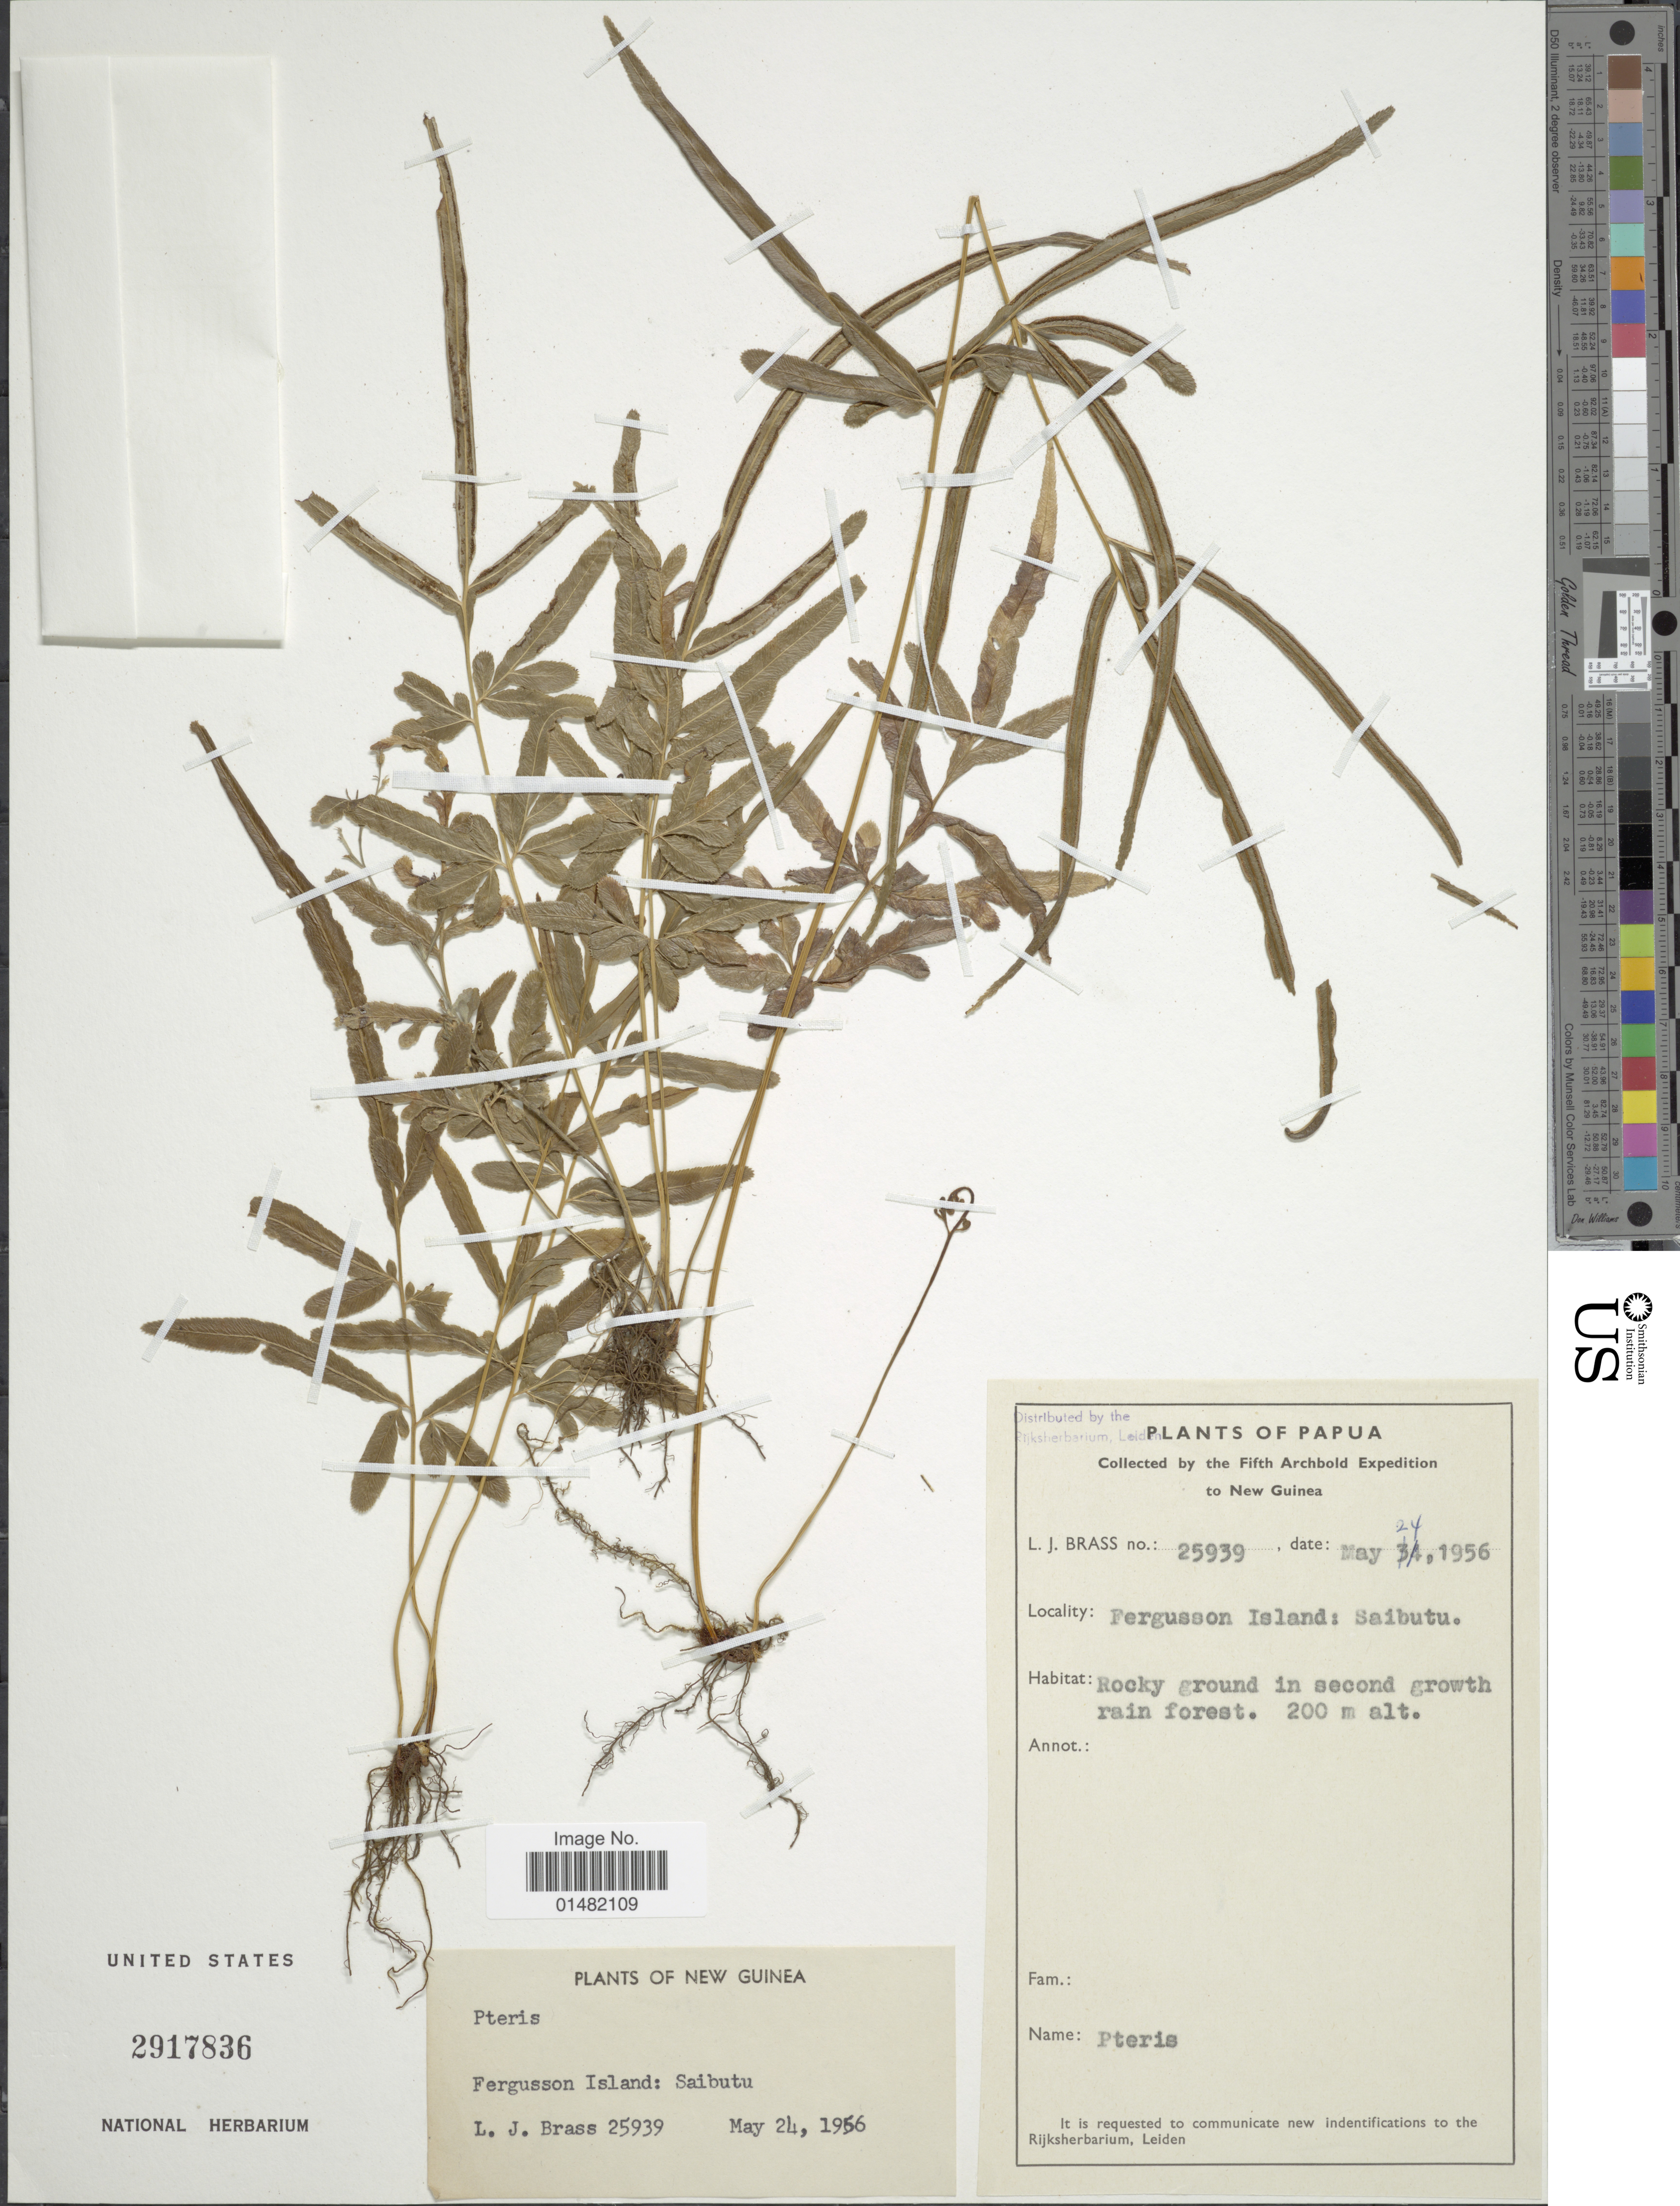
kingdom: Plantae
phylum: Tracheophyta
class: Polypodiopsida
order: Polypodiales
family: Pteridaceae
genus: Pteris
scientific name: Pteris sp.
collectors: L. J. Brass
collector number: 25939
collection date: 1956-05-24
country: Papua New Guinea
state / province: Milne Bay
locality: Fergusson Island: Saibutu, New Guinea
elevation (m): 200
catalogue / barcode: US 2917836